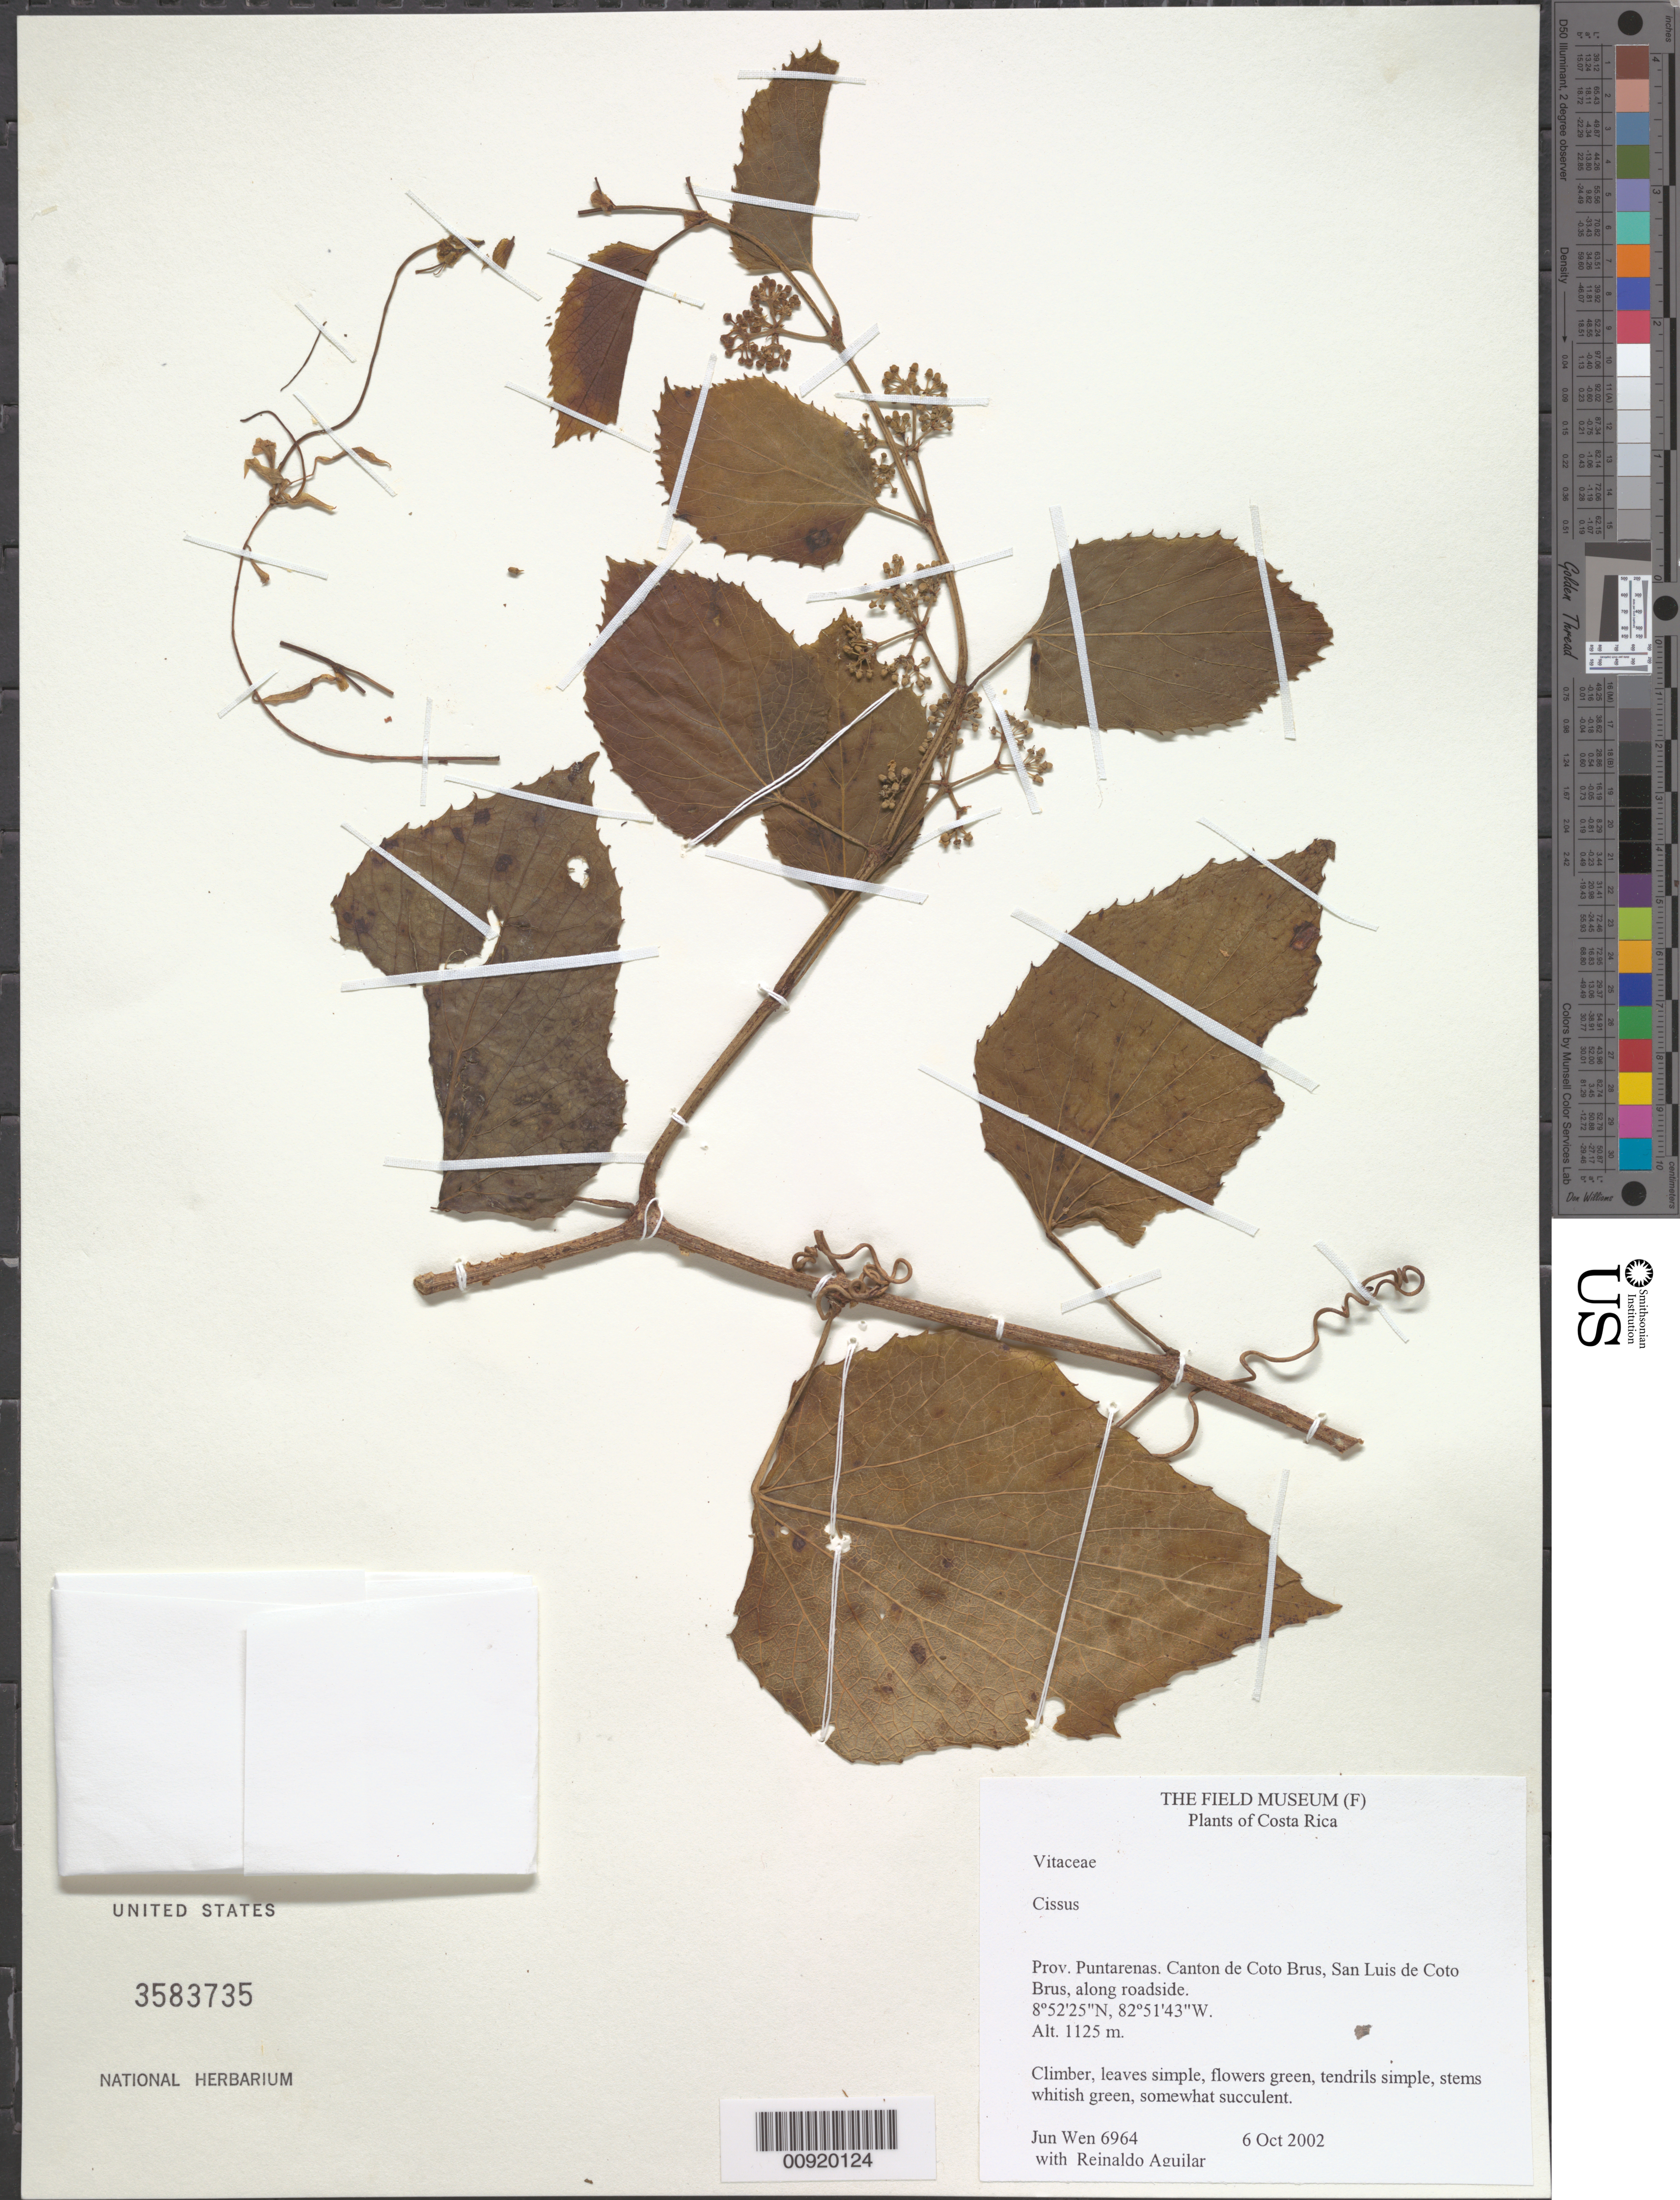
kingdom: Plantae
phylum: Tracheophyta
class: Magnoliopsida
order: Vitales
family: Vitaceae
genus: Cissus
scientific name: Cissus sp.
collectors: J. Wen & R. Aguilar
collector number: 6964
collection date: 2002-10-06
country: Costa Rica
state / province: Puntarenas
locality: Canton de Coto Brus, San Luis de Coto Brus.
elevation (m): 1125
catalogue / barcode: US 3583735